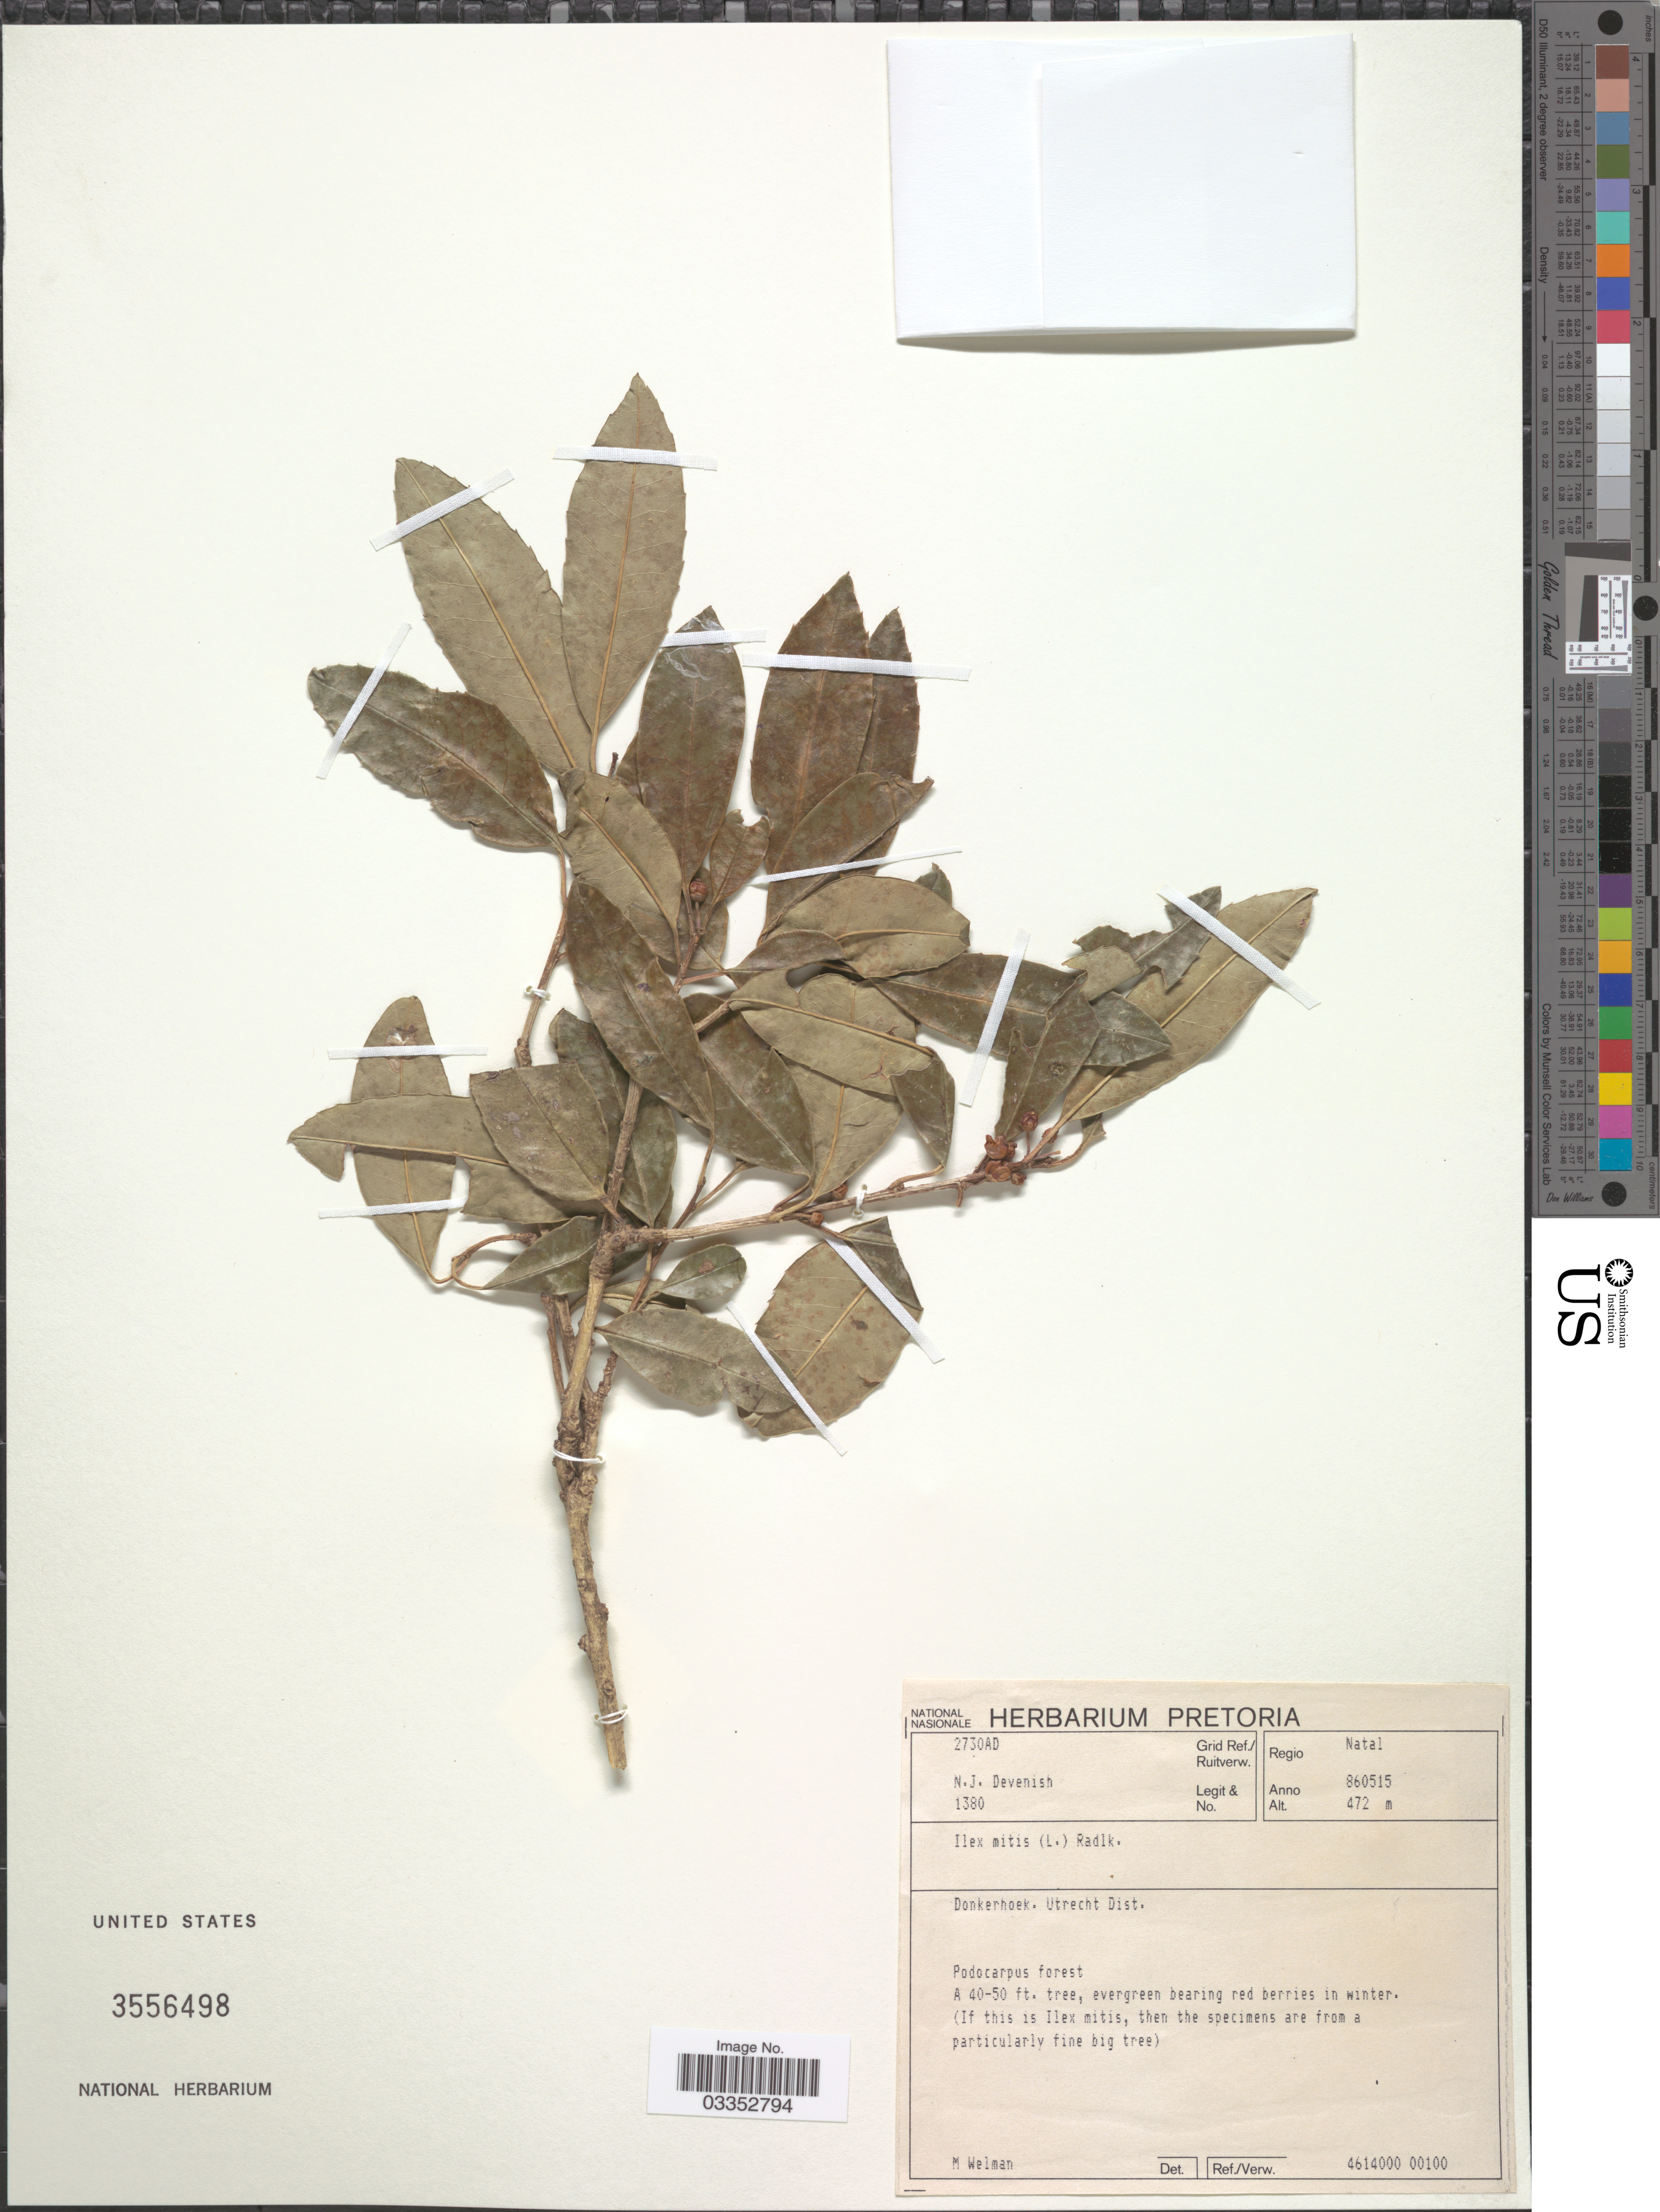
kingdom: Plantae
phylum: Tracheophyta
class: Magnoliopsida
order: Aquifoliales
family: Aquifoliaceae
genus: Ilex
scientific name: Ilex mitis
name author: (L.) Radlk.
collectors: N. Devenish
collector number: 1380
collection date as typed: Transcribed d/m/y: 15/5/86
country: South Africa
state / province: KwaZulu-Natal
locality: Grid Ref./Ruitverw. 2730AD, Regio Natal, Donkerhoek. Utrecht Dist.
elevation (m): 472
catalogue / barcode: US 3556498